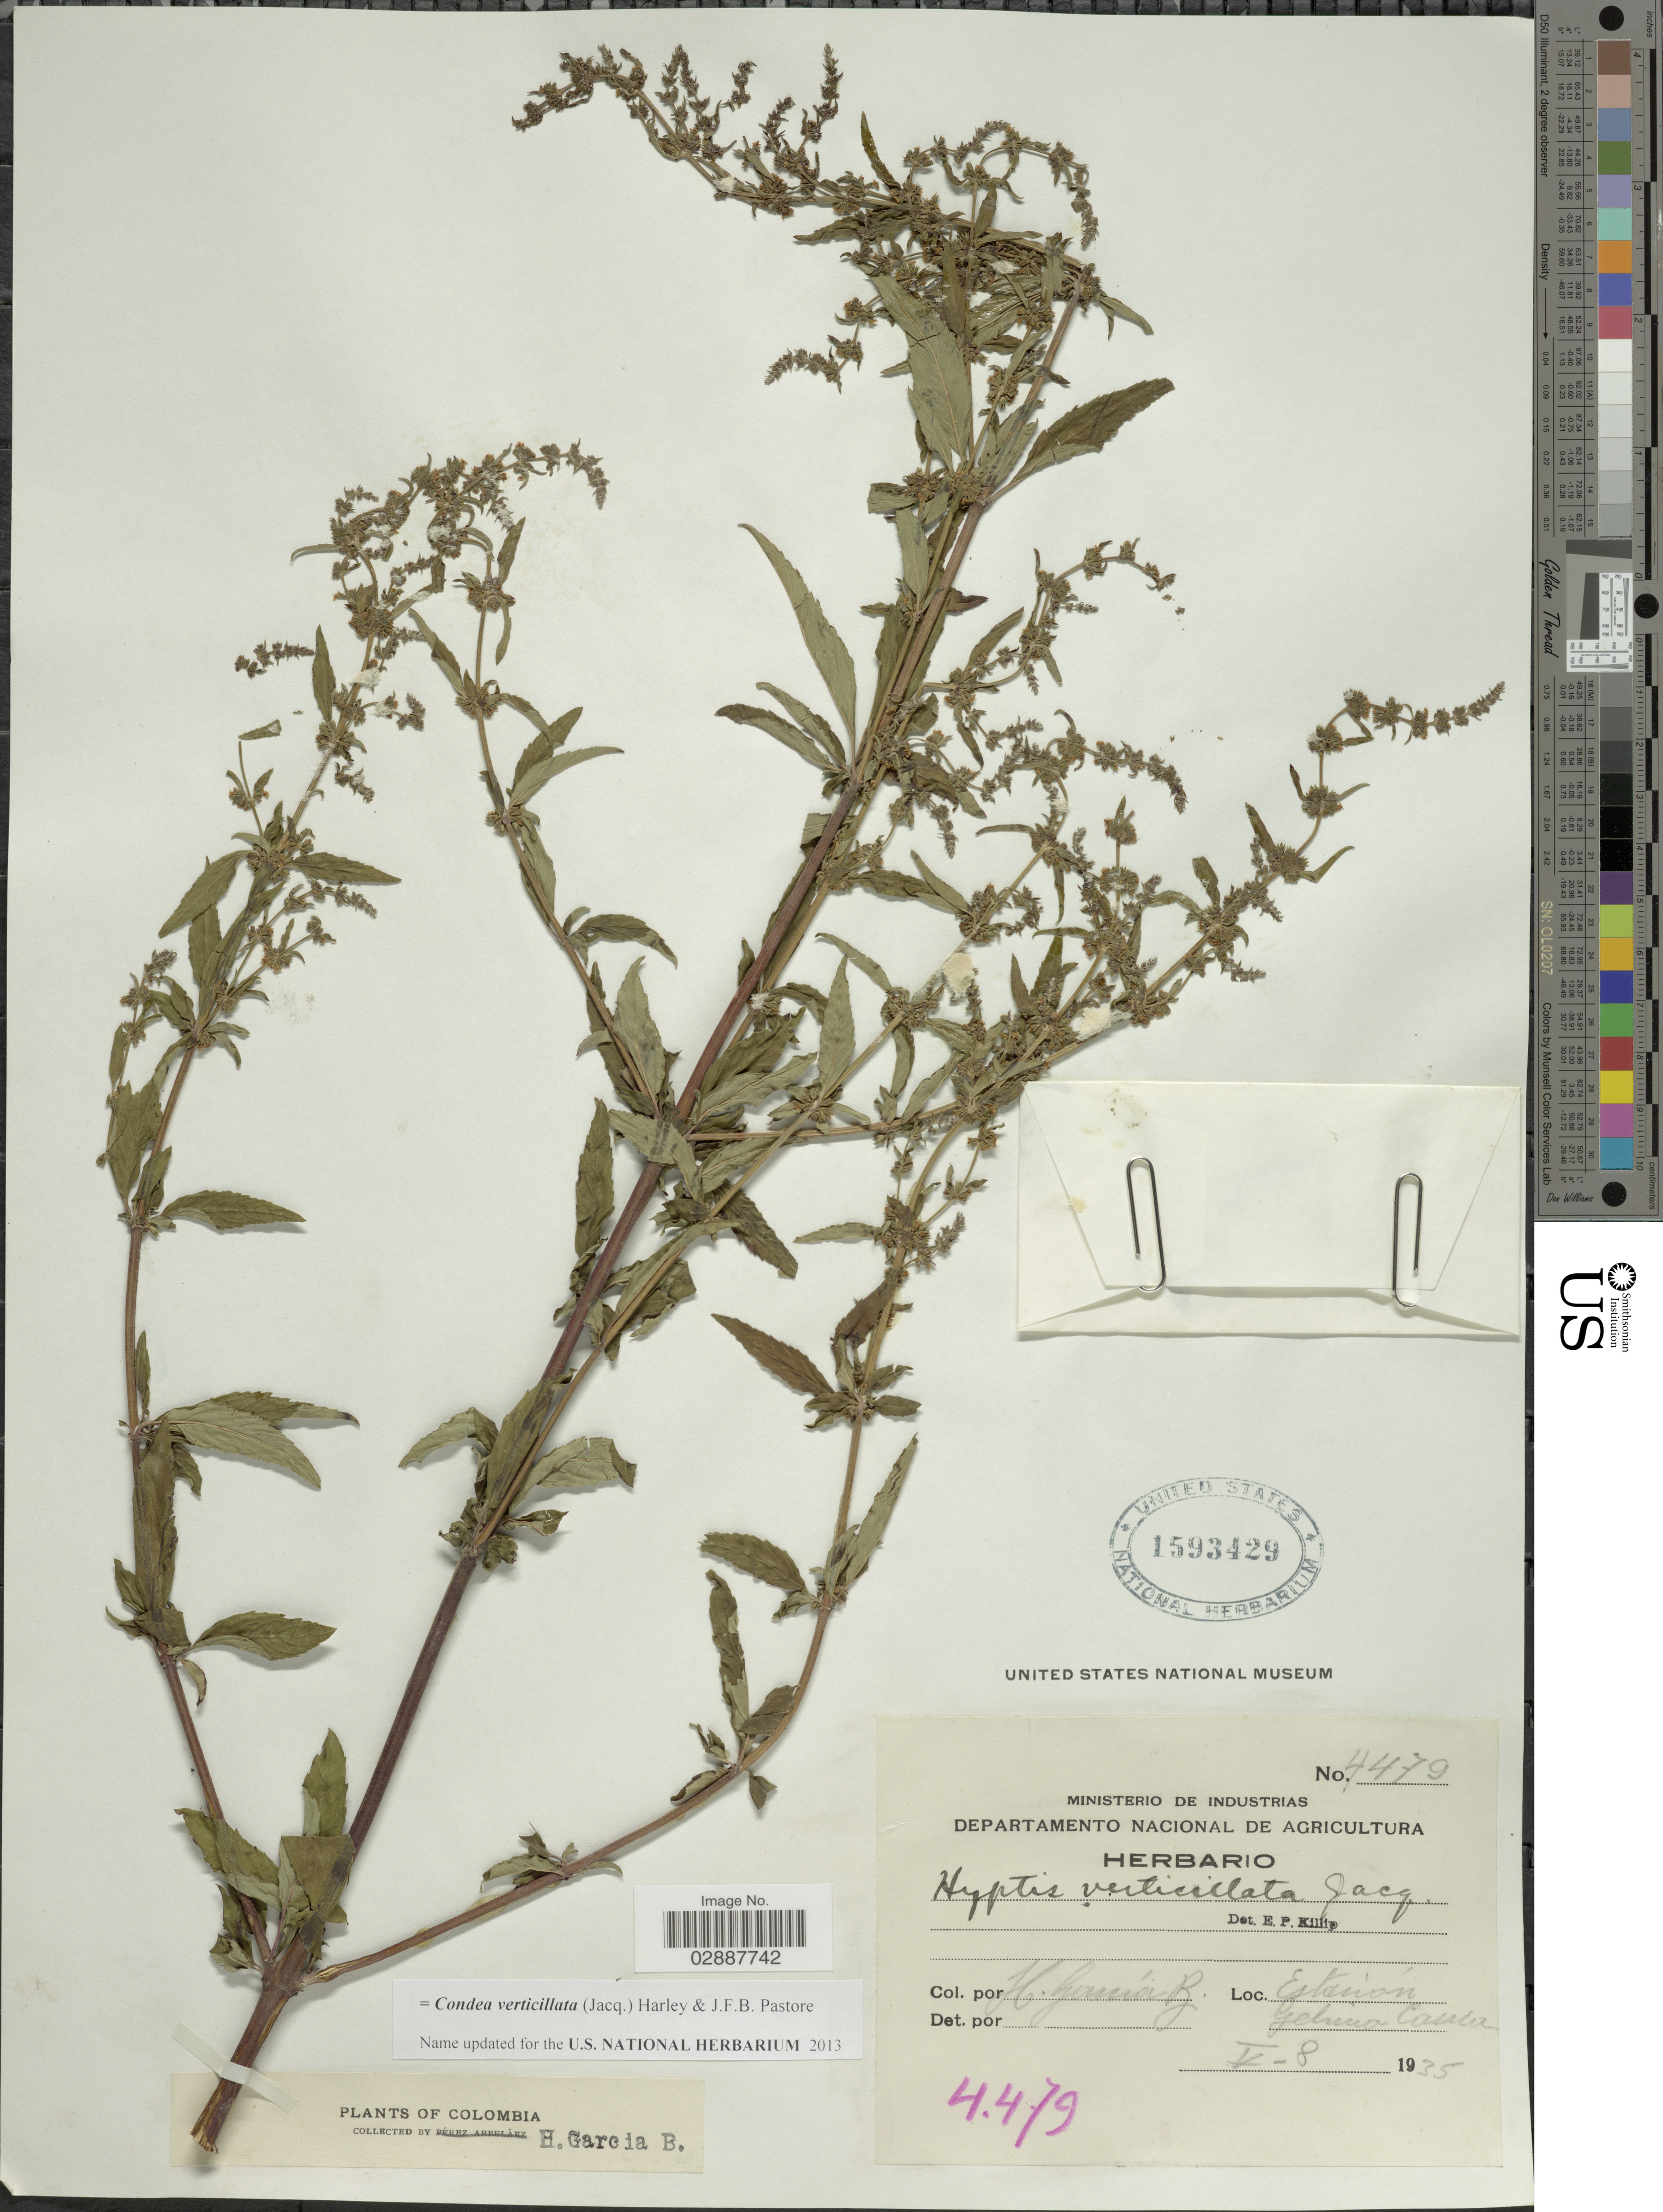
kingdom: Plantae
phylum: Tracheophyta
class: Magnoliopsida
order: Lamiales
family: Lamiaceae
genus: Condea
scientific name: Condea verticillata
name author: (Jacq.) Harley & J.F.B. Pastore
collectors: H. García B.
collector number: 4479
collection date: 1935-05-08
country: Colombia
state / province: Cauca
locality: Estación. Gebuica [interpreted] Cauca.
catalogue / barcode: US 1593429